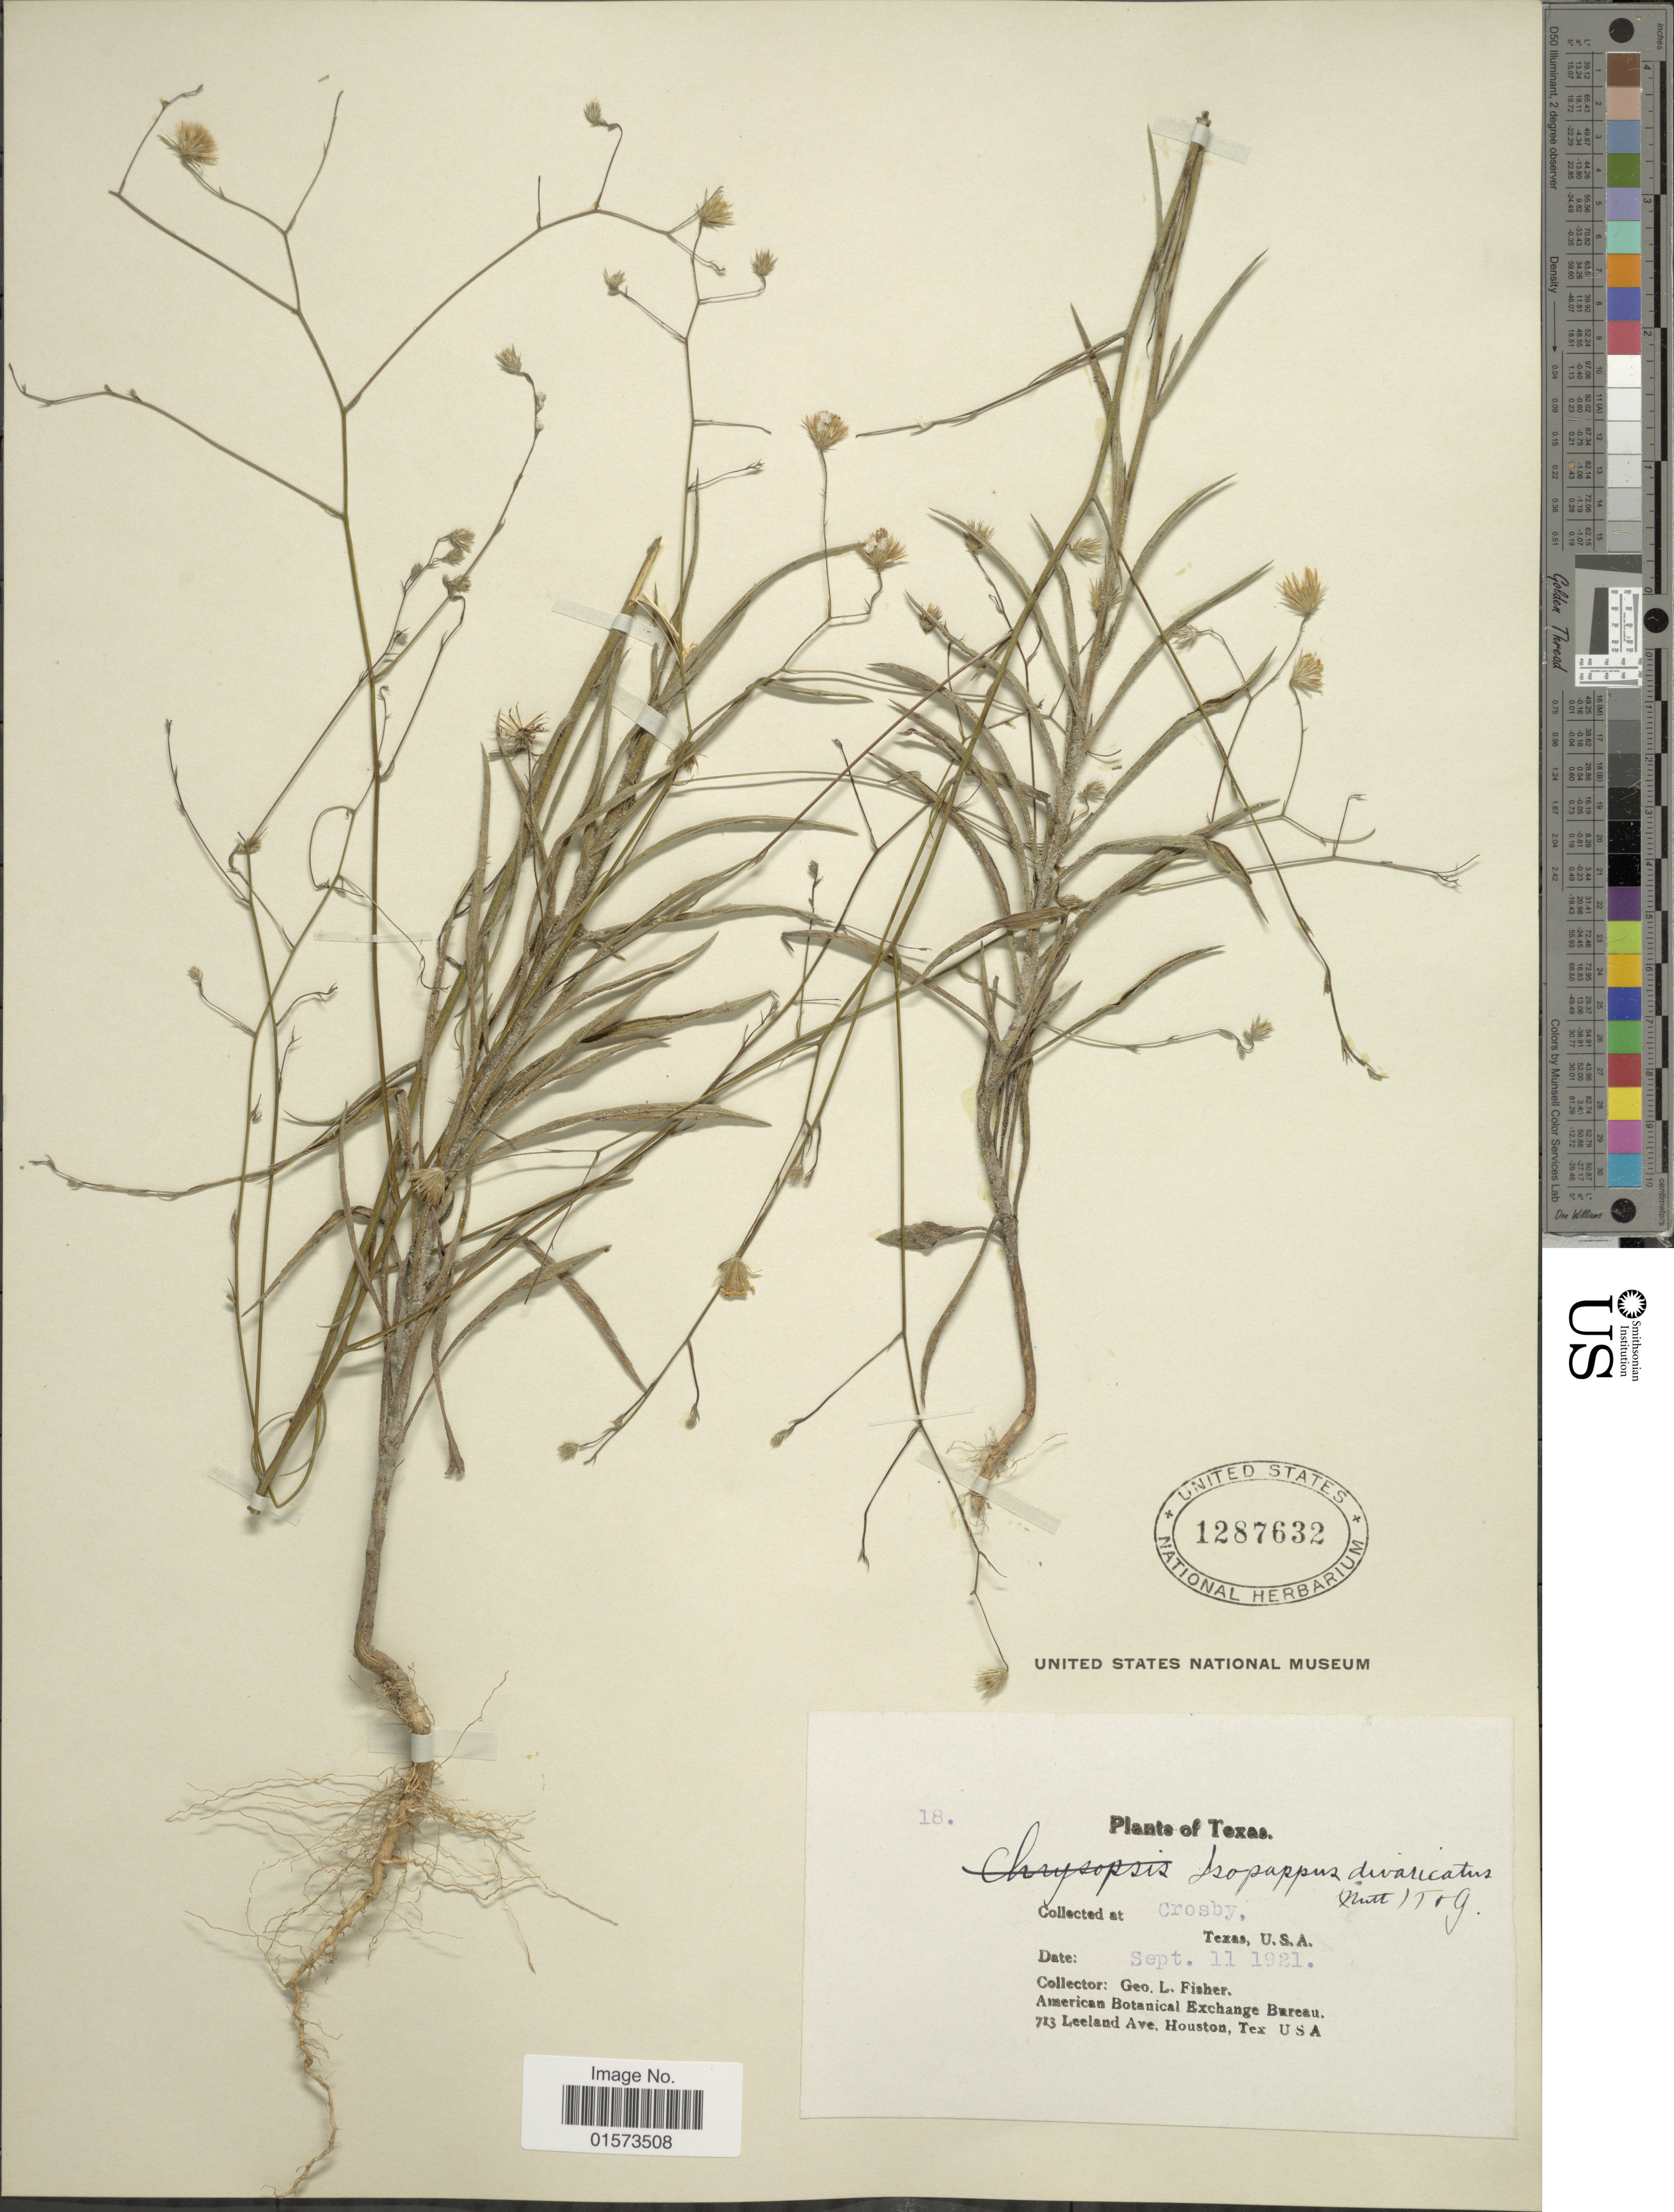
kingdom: Plantae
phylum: Tracheophyta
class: Magnoliopsida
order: Asterales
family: Asteraceae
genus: Croptilon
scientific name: Croptilon divaricatum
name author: (Nutt.) Raf.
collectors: G. L. Fisher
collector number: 18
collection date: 1921-09-11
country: United States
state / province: Texas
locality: Crosby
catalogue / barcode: US 1287632